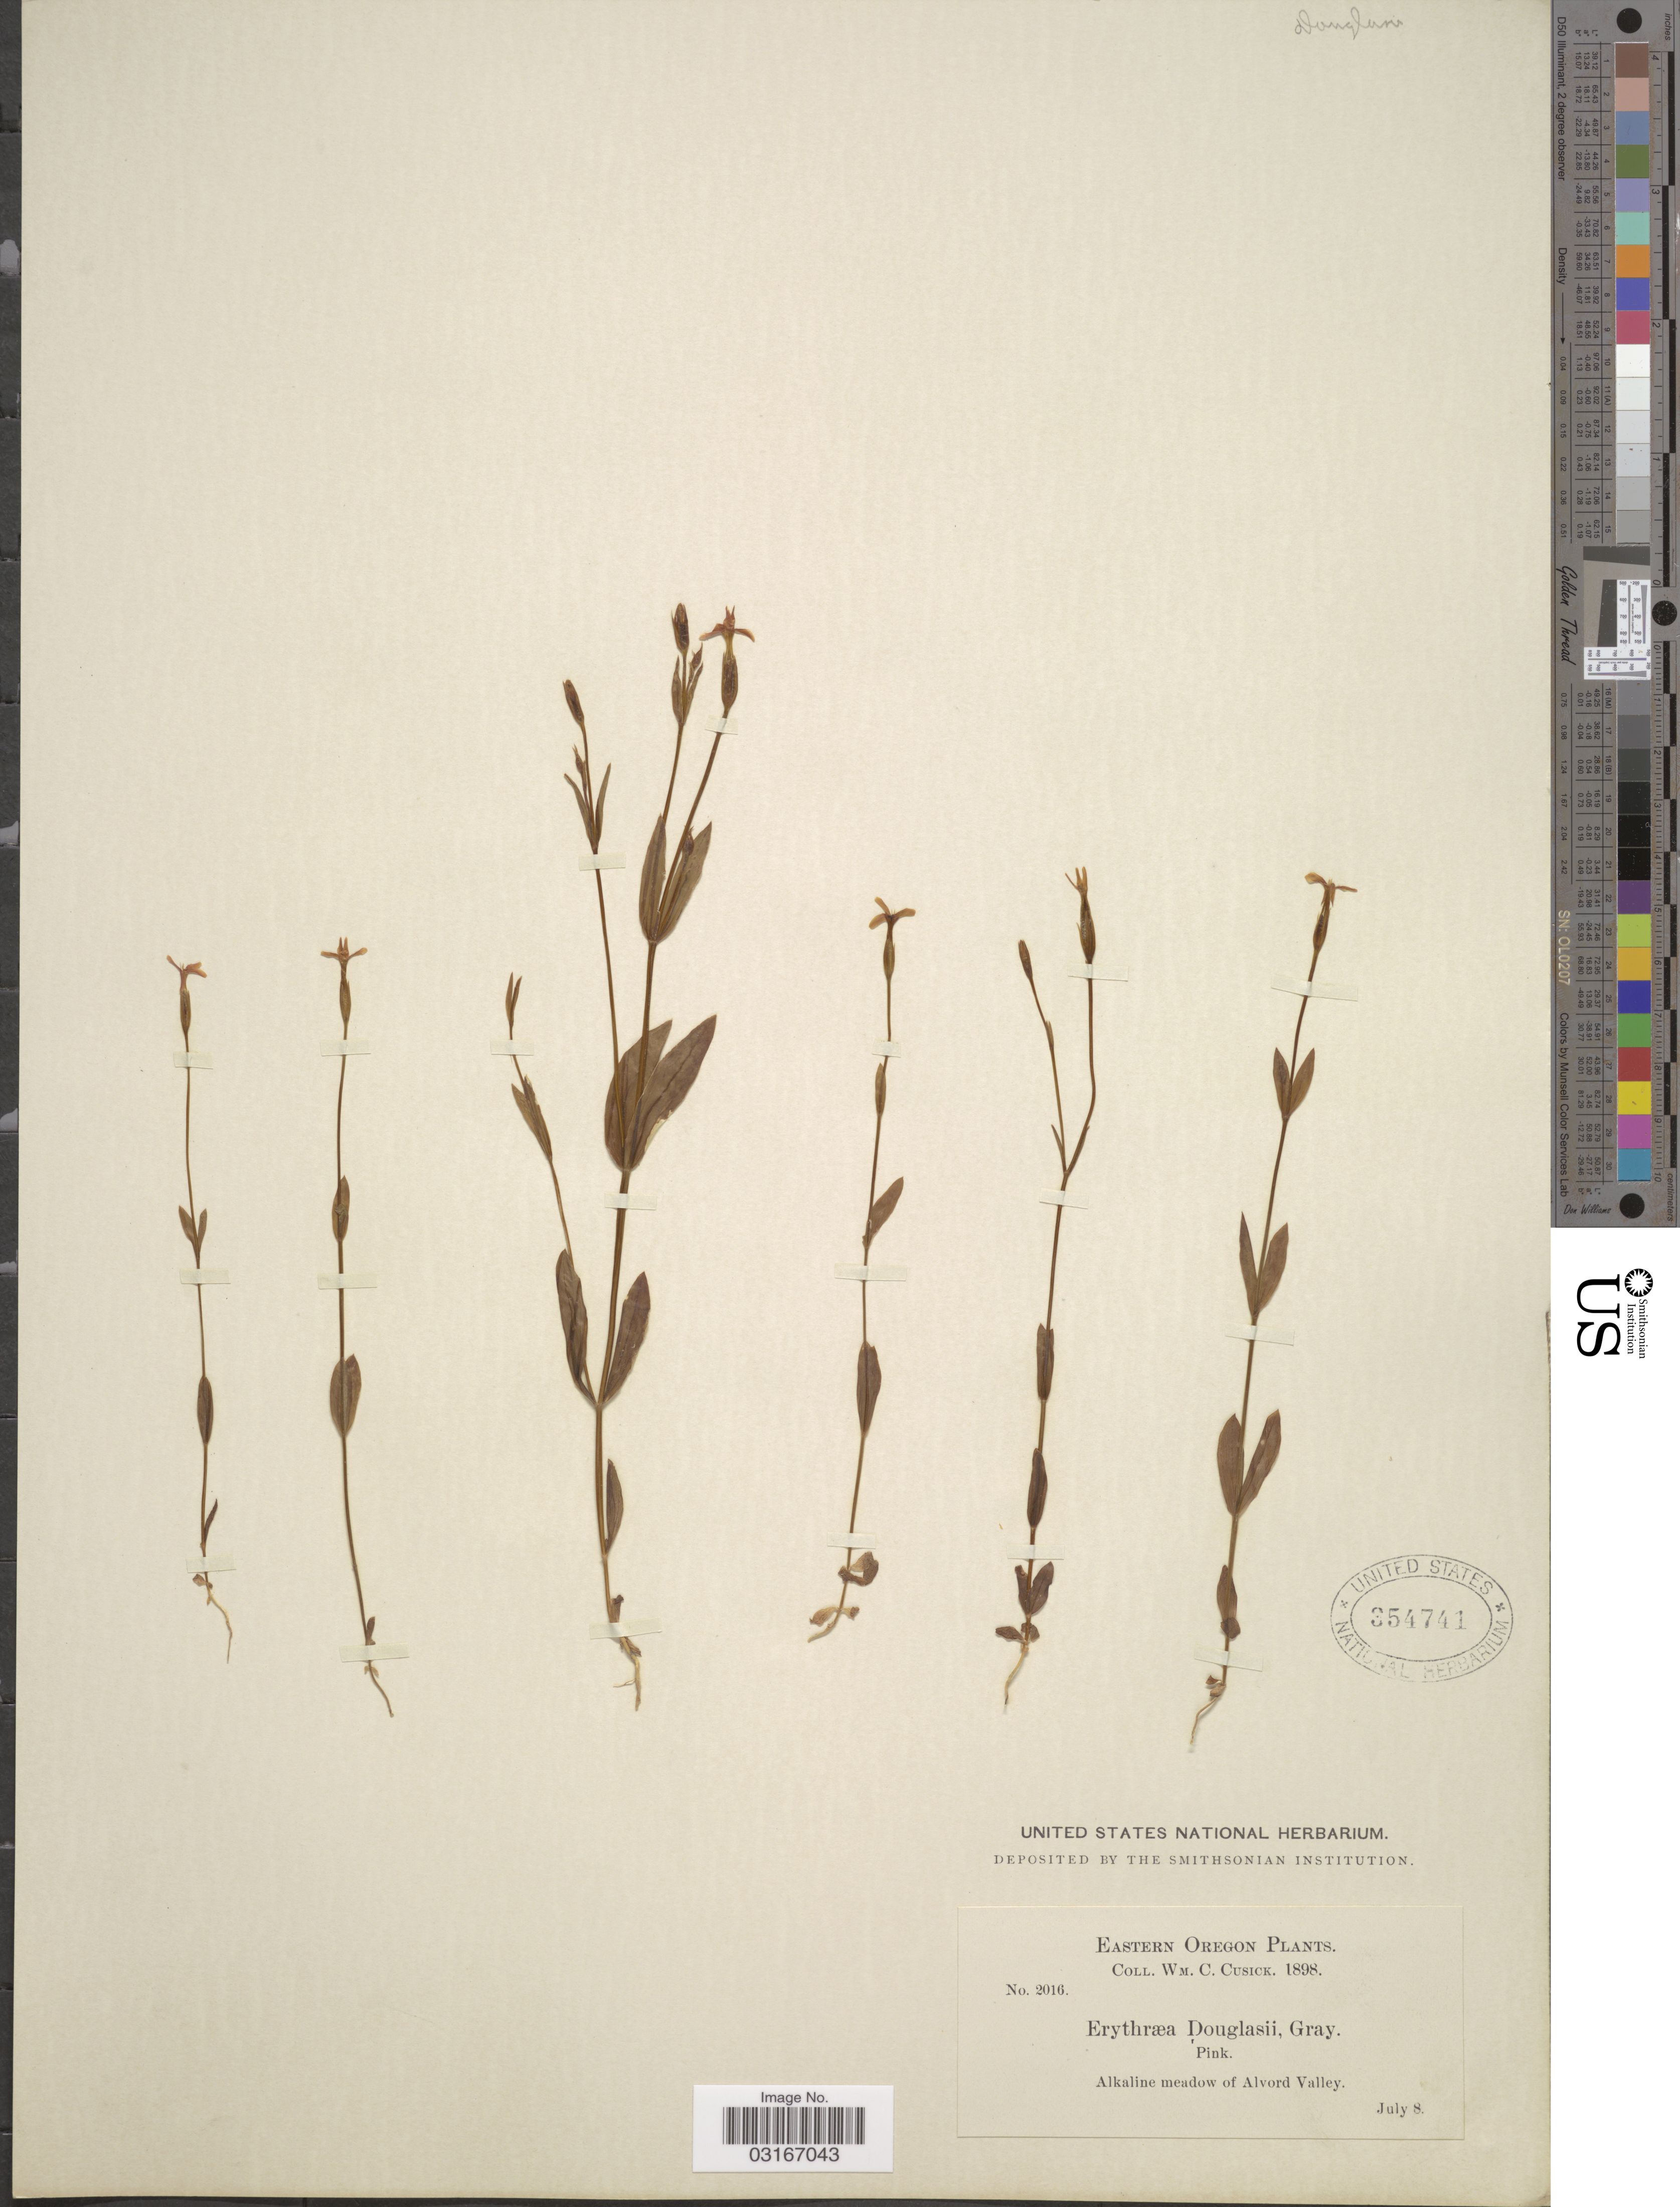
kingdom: Plantae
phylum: Tracheophyta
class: Magnoliopsida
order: Gentianales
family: Gentianaceae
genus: Centaurium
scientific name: Centaurium exaltatum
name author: (Griseb.) W. Wight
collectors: W. C. Cusick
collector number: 2016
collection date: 1898-07-08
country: United States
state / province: Oregon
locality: Eastern Oregon, Alkaline meadow and Alvord Valley.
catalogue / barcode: US 354741